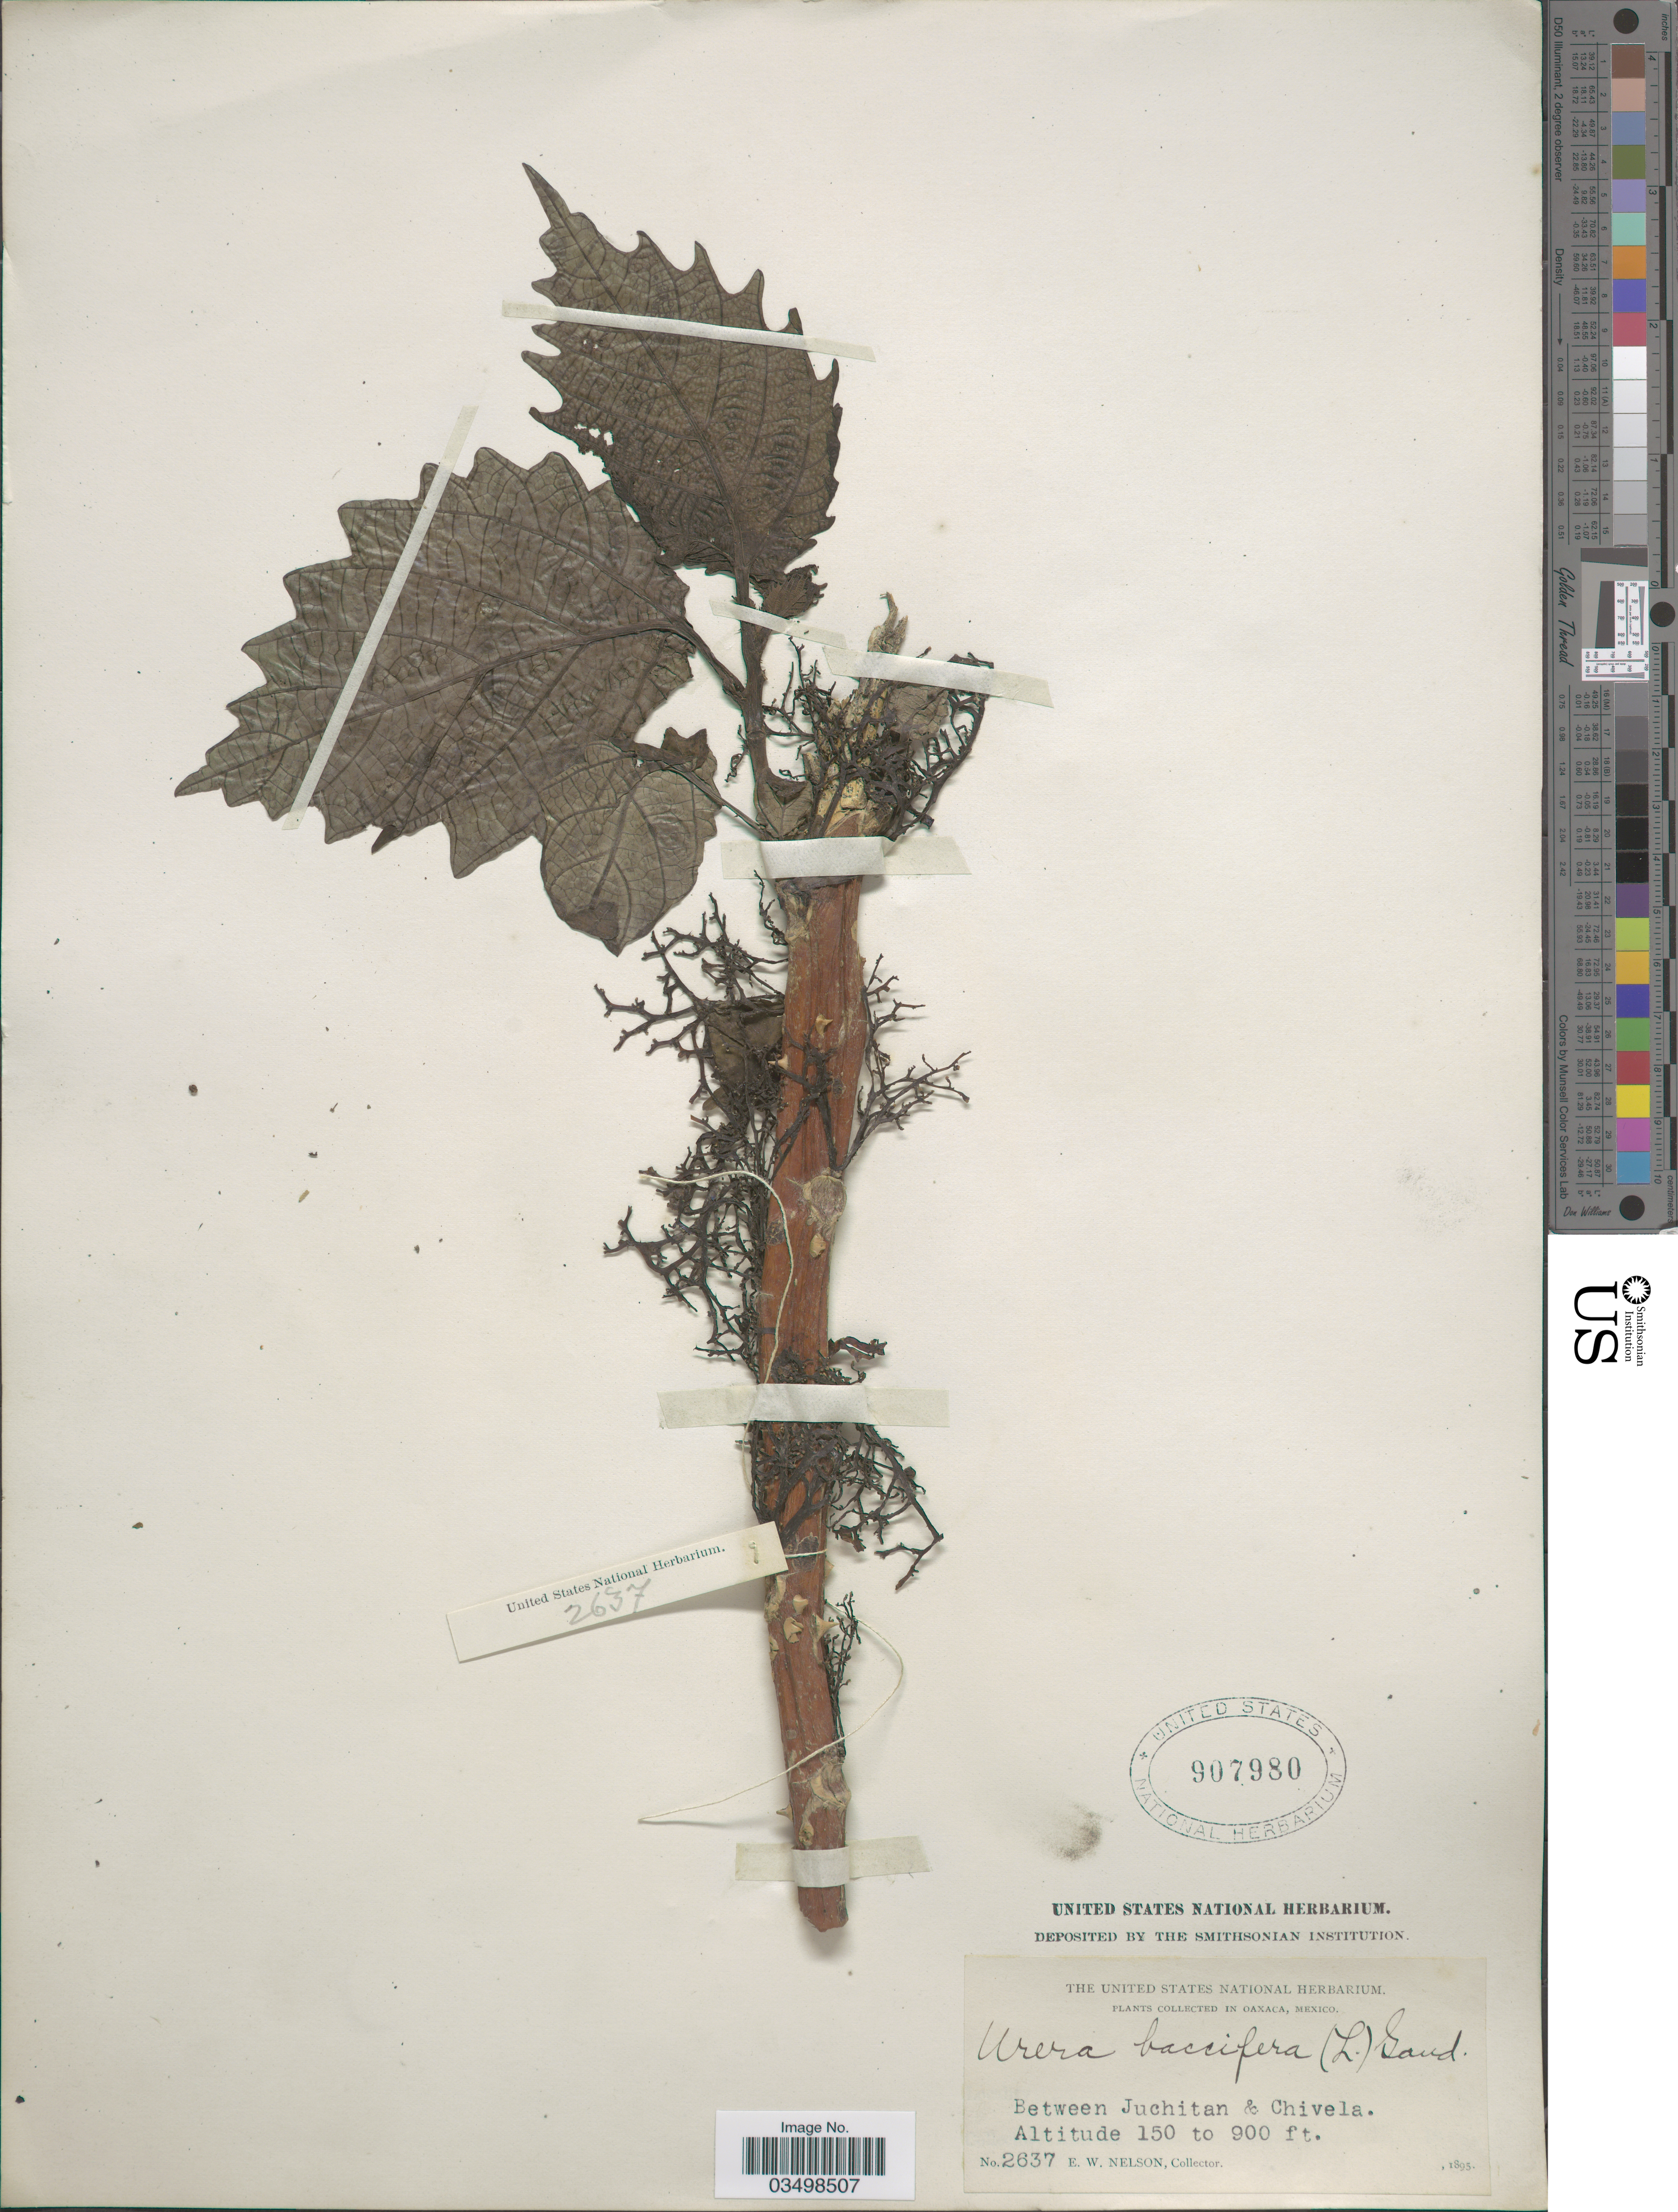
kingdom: Plantae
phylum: Tracheophyta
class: Magnoliopsida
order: Rosales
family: Urticaceae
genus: Urera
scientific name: Urera baccifera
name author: (L.) Gaudich. ex Wedd.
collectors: E. W. Nelson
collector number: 2637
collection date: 1895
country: Mexico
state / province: Oaxaca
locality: Between Juchitan & Chivela.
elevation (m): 46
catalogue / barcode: US 907980